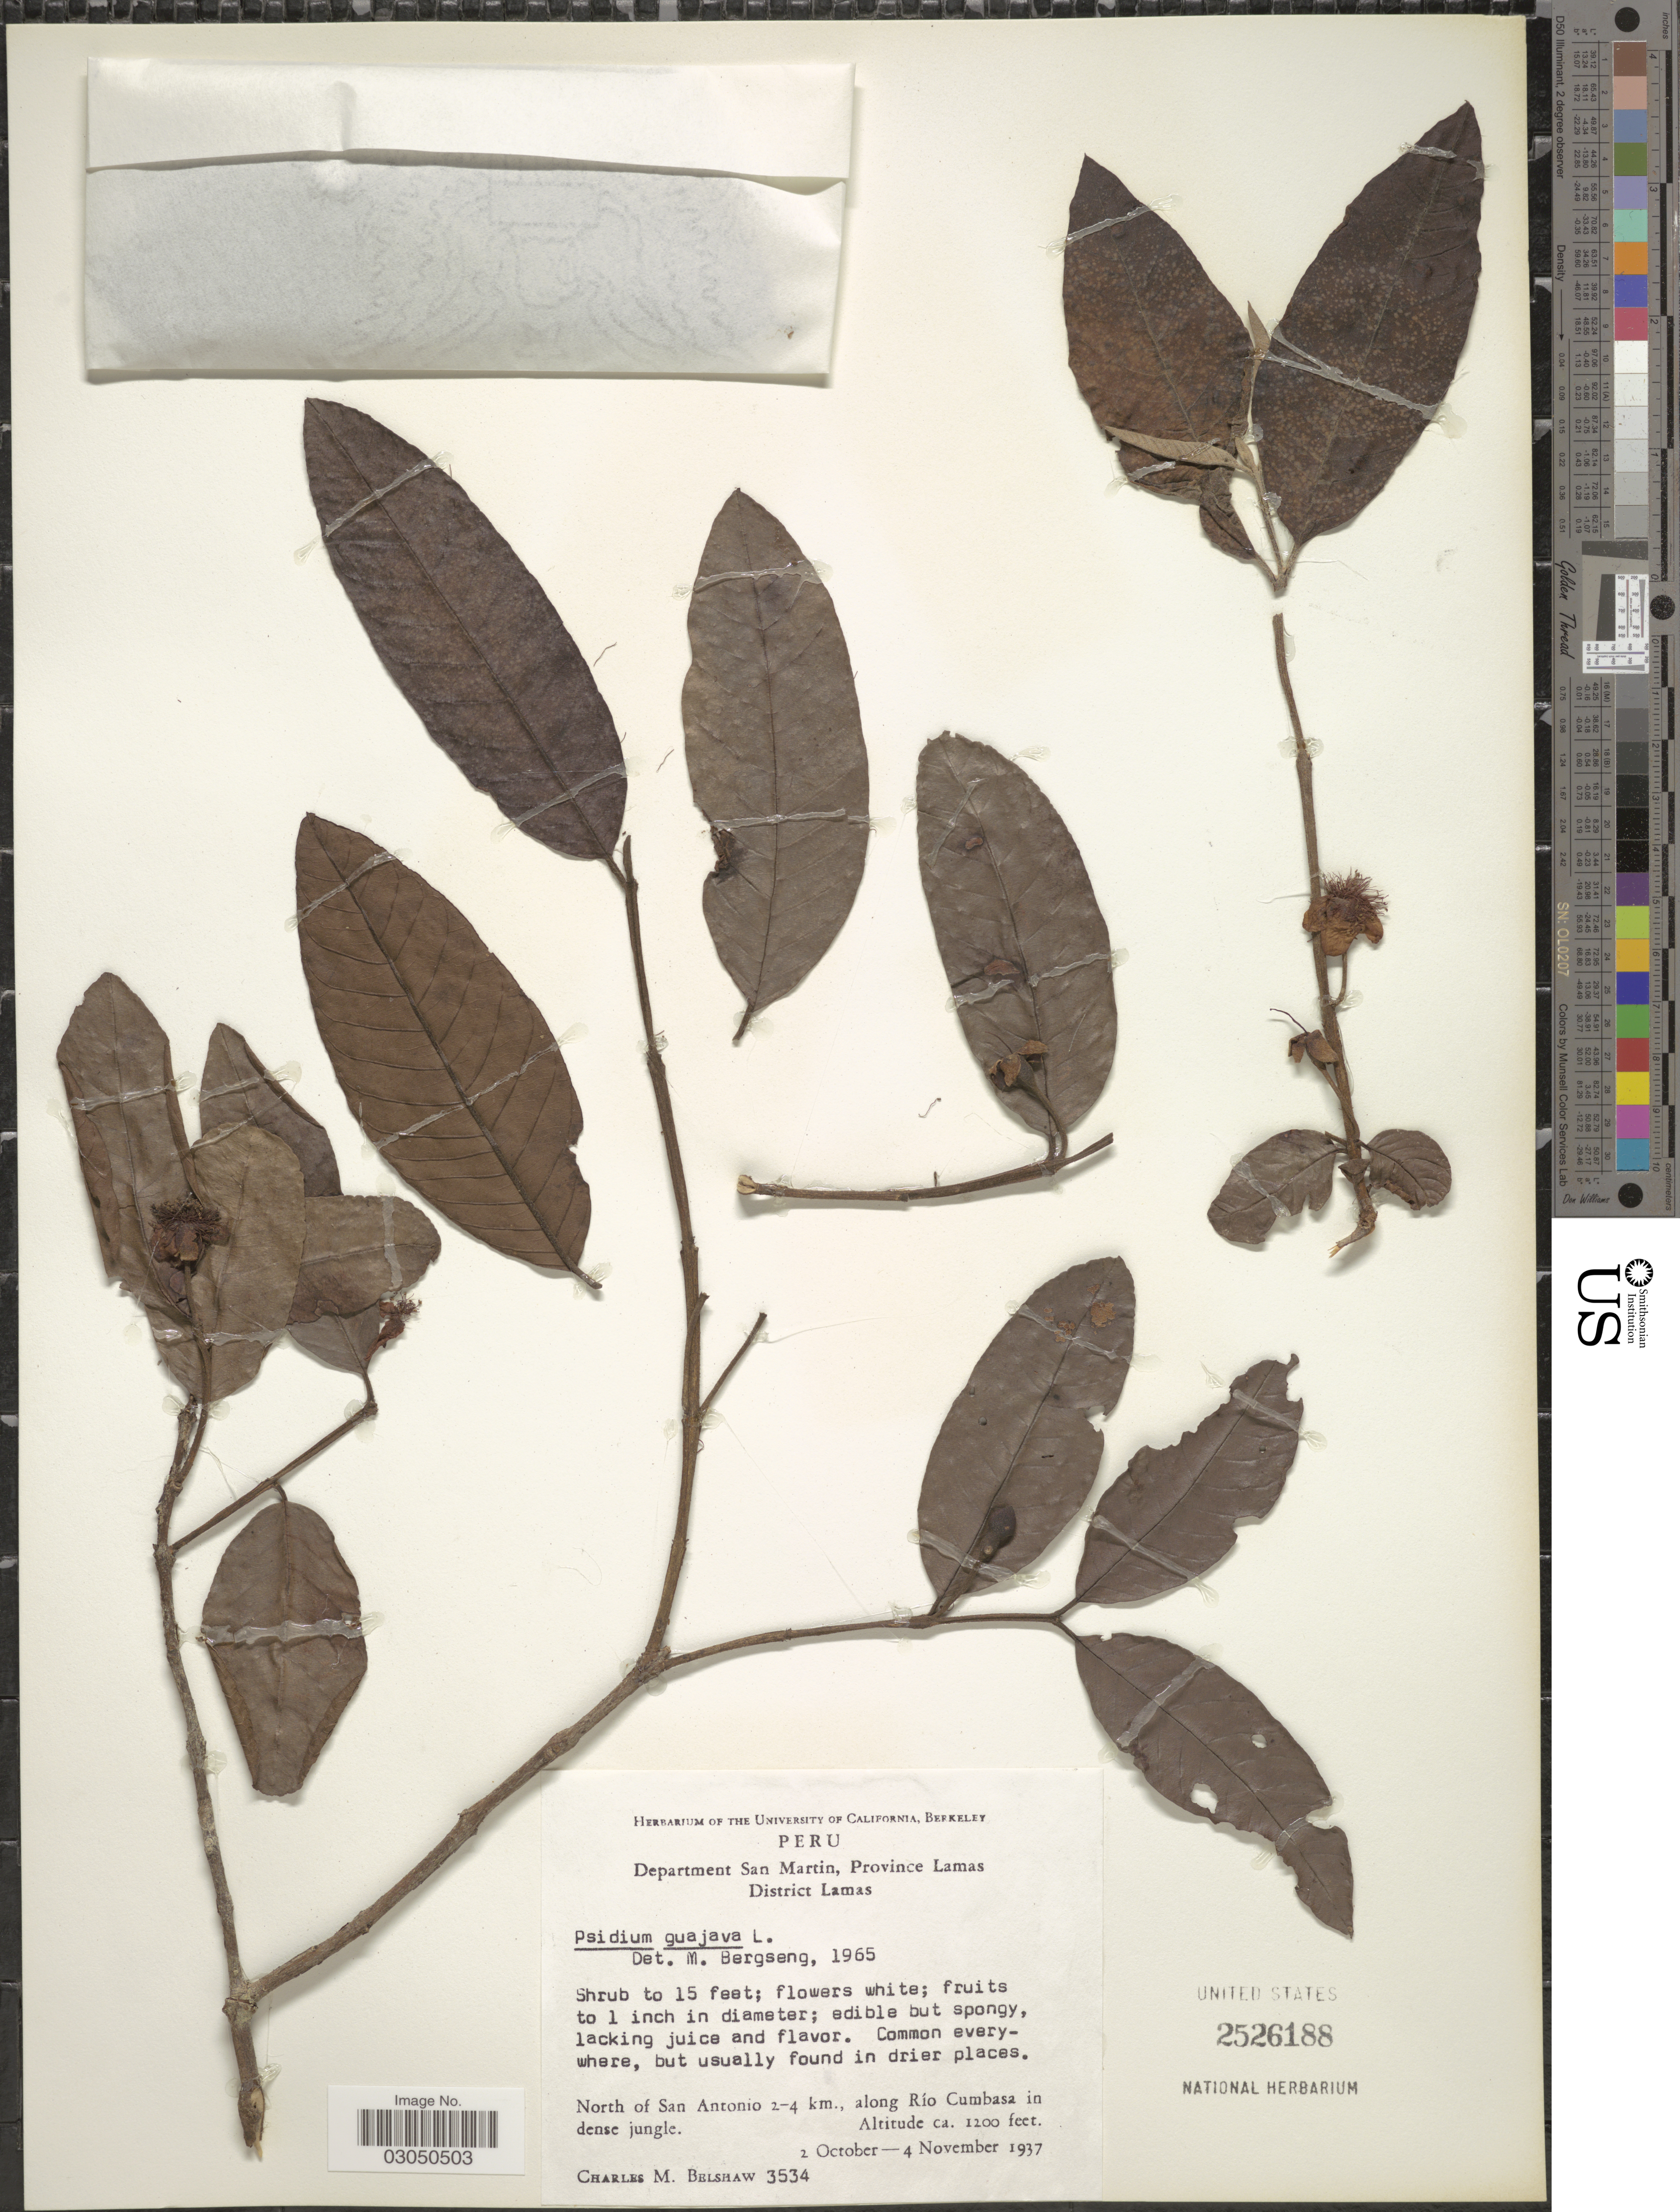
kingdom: Plantae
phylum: Tracheophyta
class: Magnoliopsida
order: Myrtales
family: Myrtaceae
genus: Psidium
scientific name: Psidium guajava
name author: L.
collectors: C. Shaw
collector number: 3534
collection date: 1937-10-02/1937-11-04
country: Peru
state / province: San Martín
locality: Department San Martin, Province Lamas. District Lamas. North of San Antonio 2-4 km., along Río Cumbasa in dense jungle.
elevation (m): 366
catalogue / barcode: US 2526188